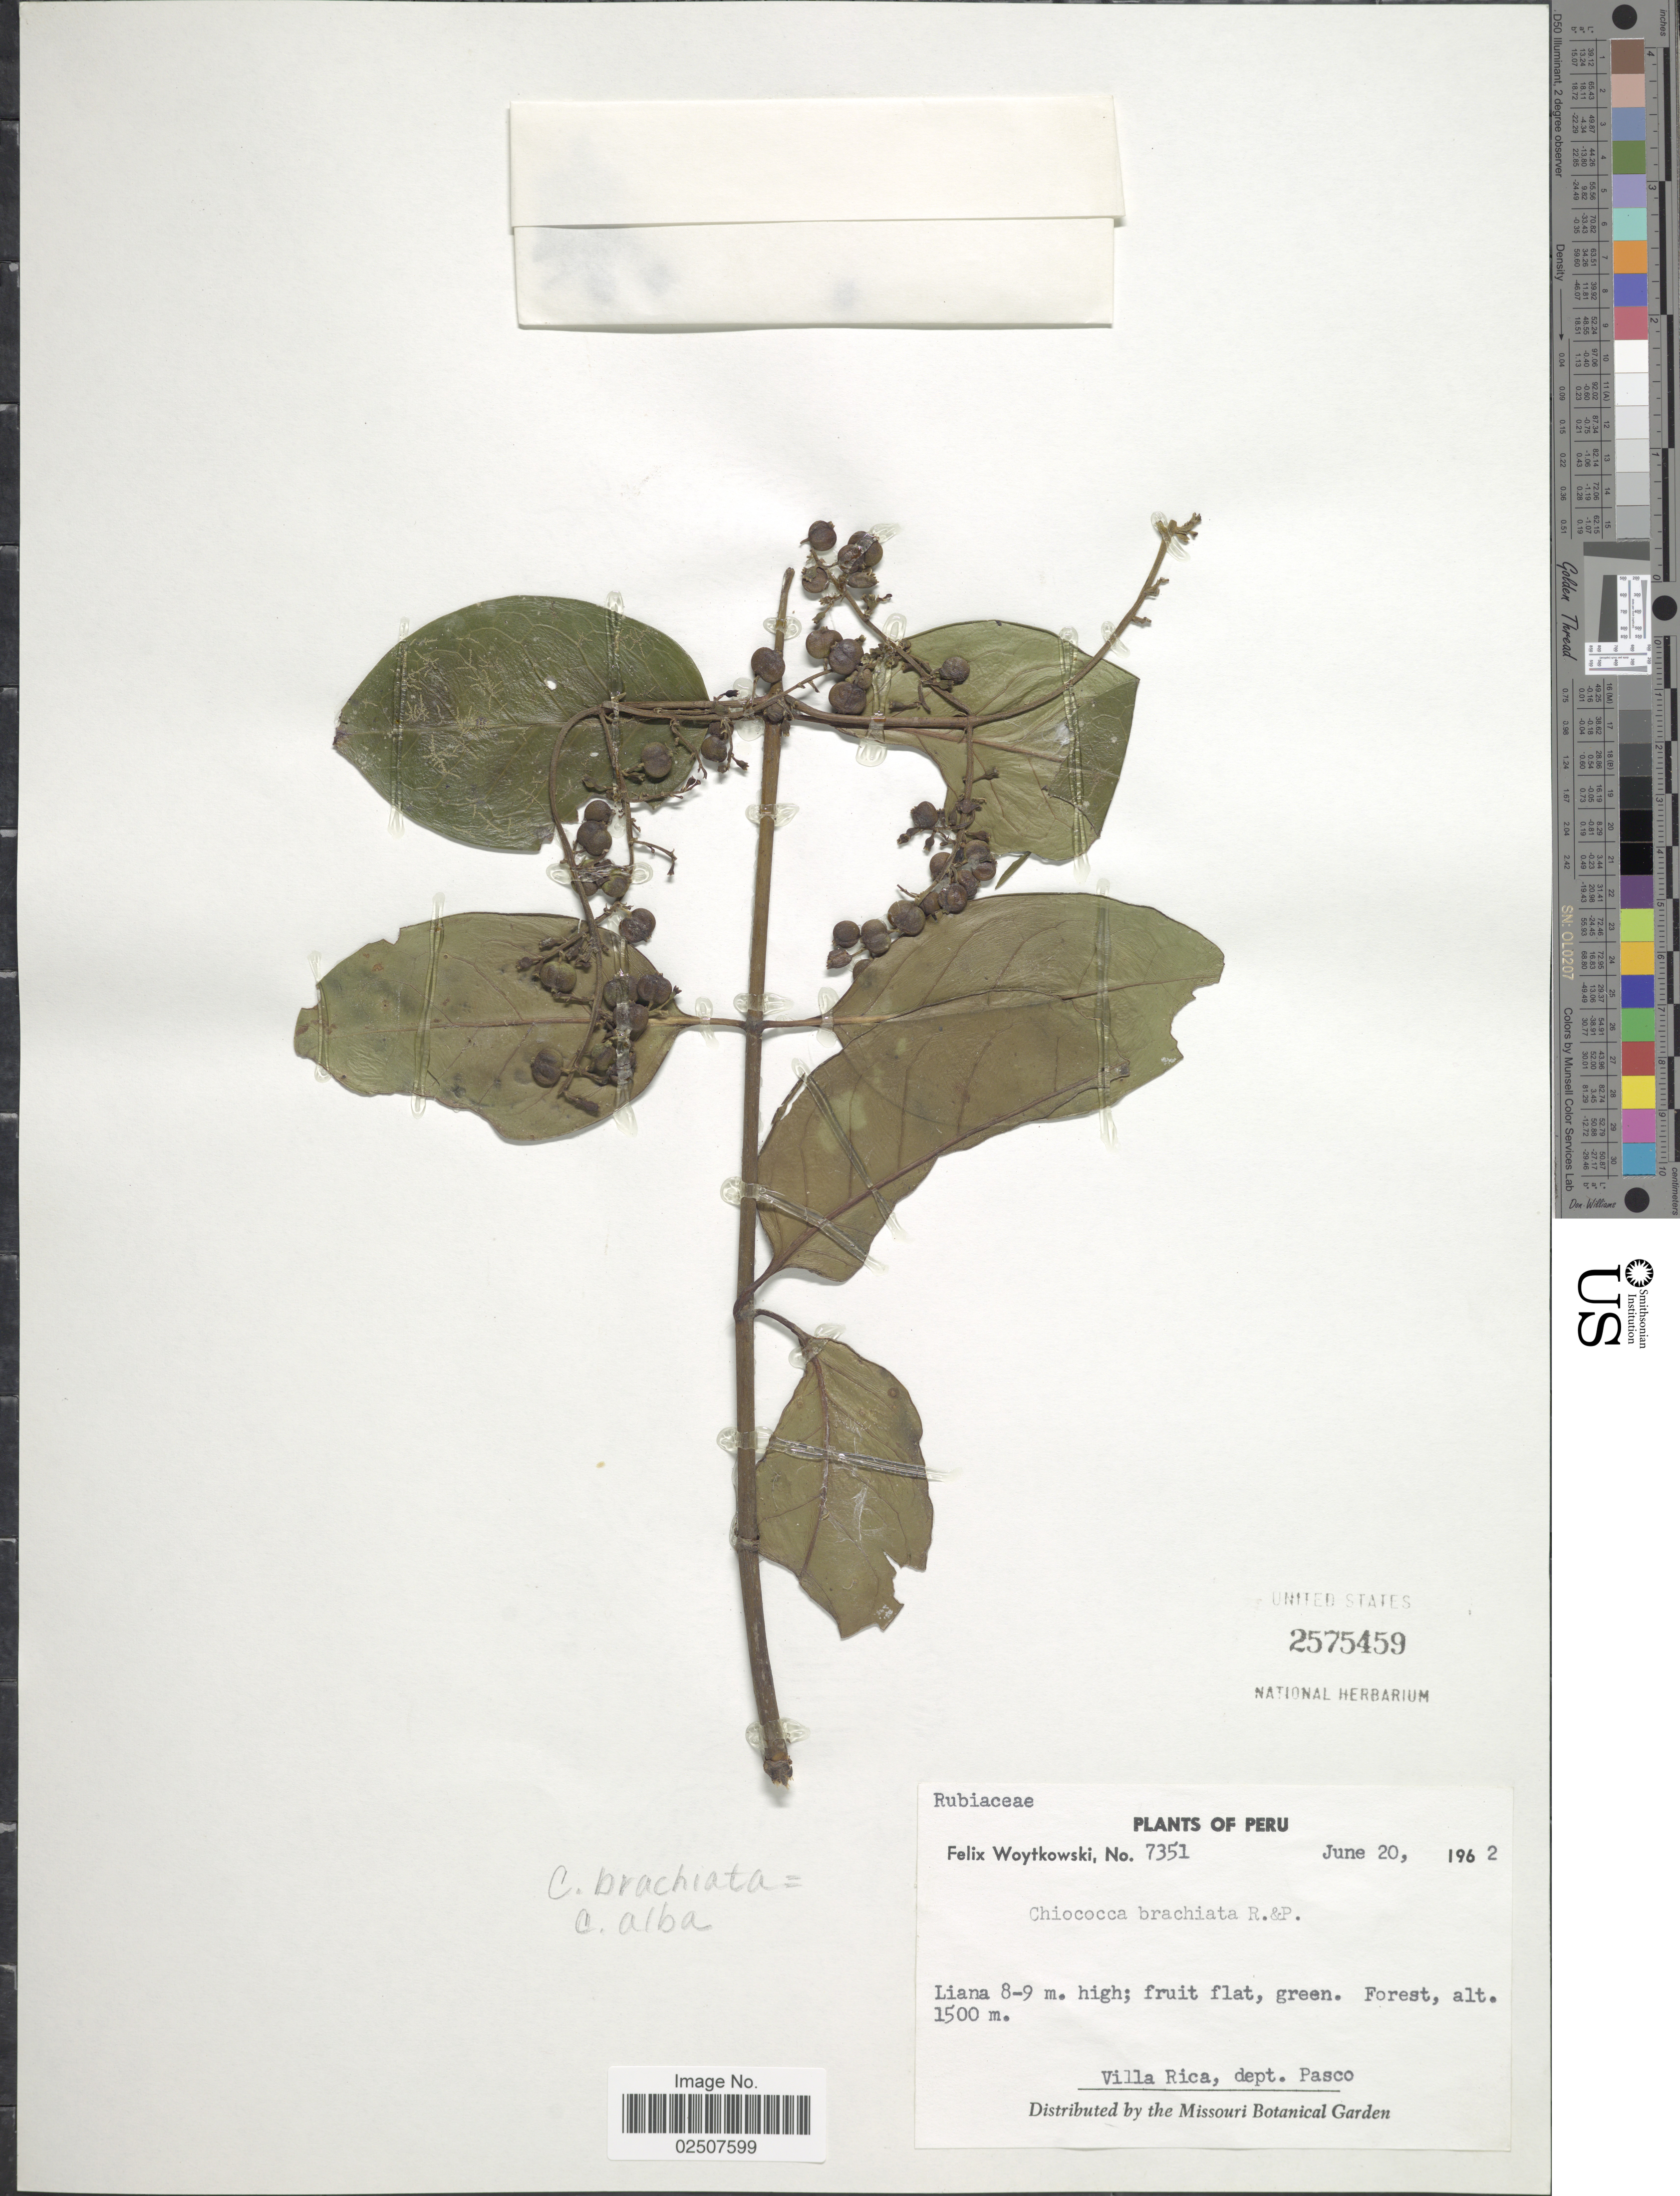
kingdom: Plantae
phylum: Tracheophyta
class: Magnoliopsida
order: Gentianales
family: Rubiaceae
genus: Chiococca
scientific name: Chiococca alba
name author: (L.) Hitchc.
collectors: F. Woytkowski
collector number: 7351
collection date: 1962-06-20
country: Peru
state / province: Pasco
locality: Forest, Villa Rica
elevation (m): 1500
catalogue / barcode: US 2575459